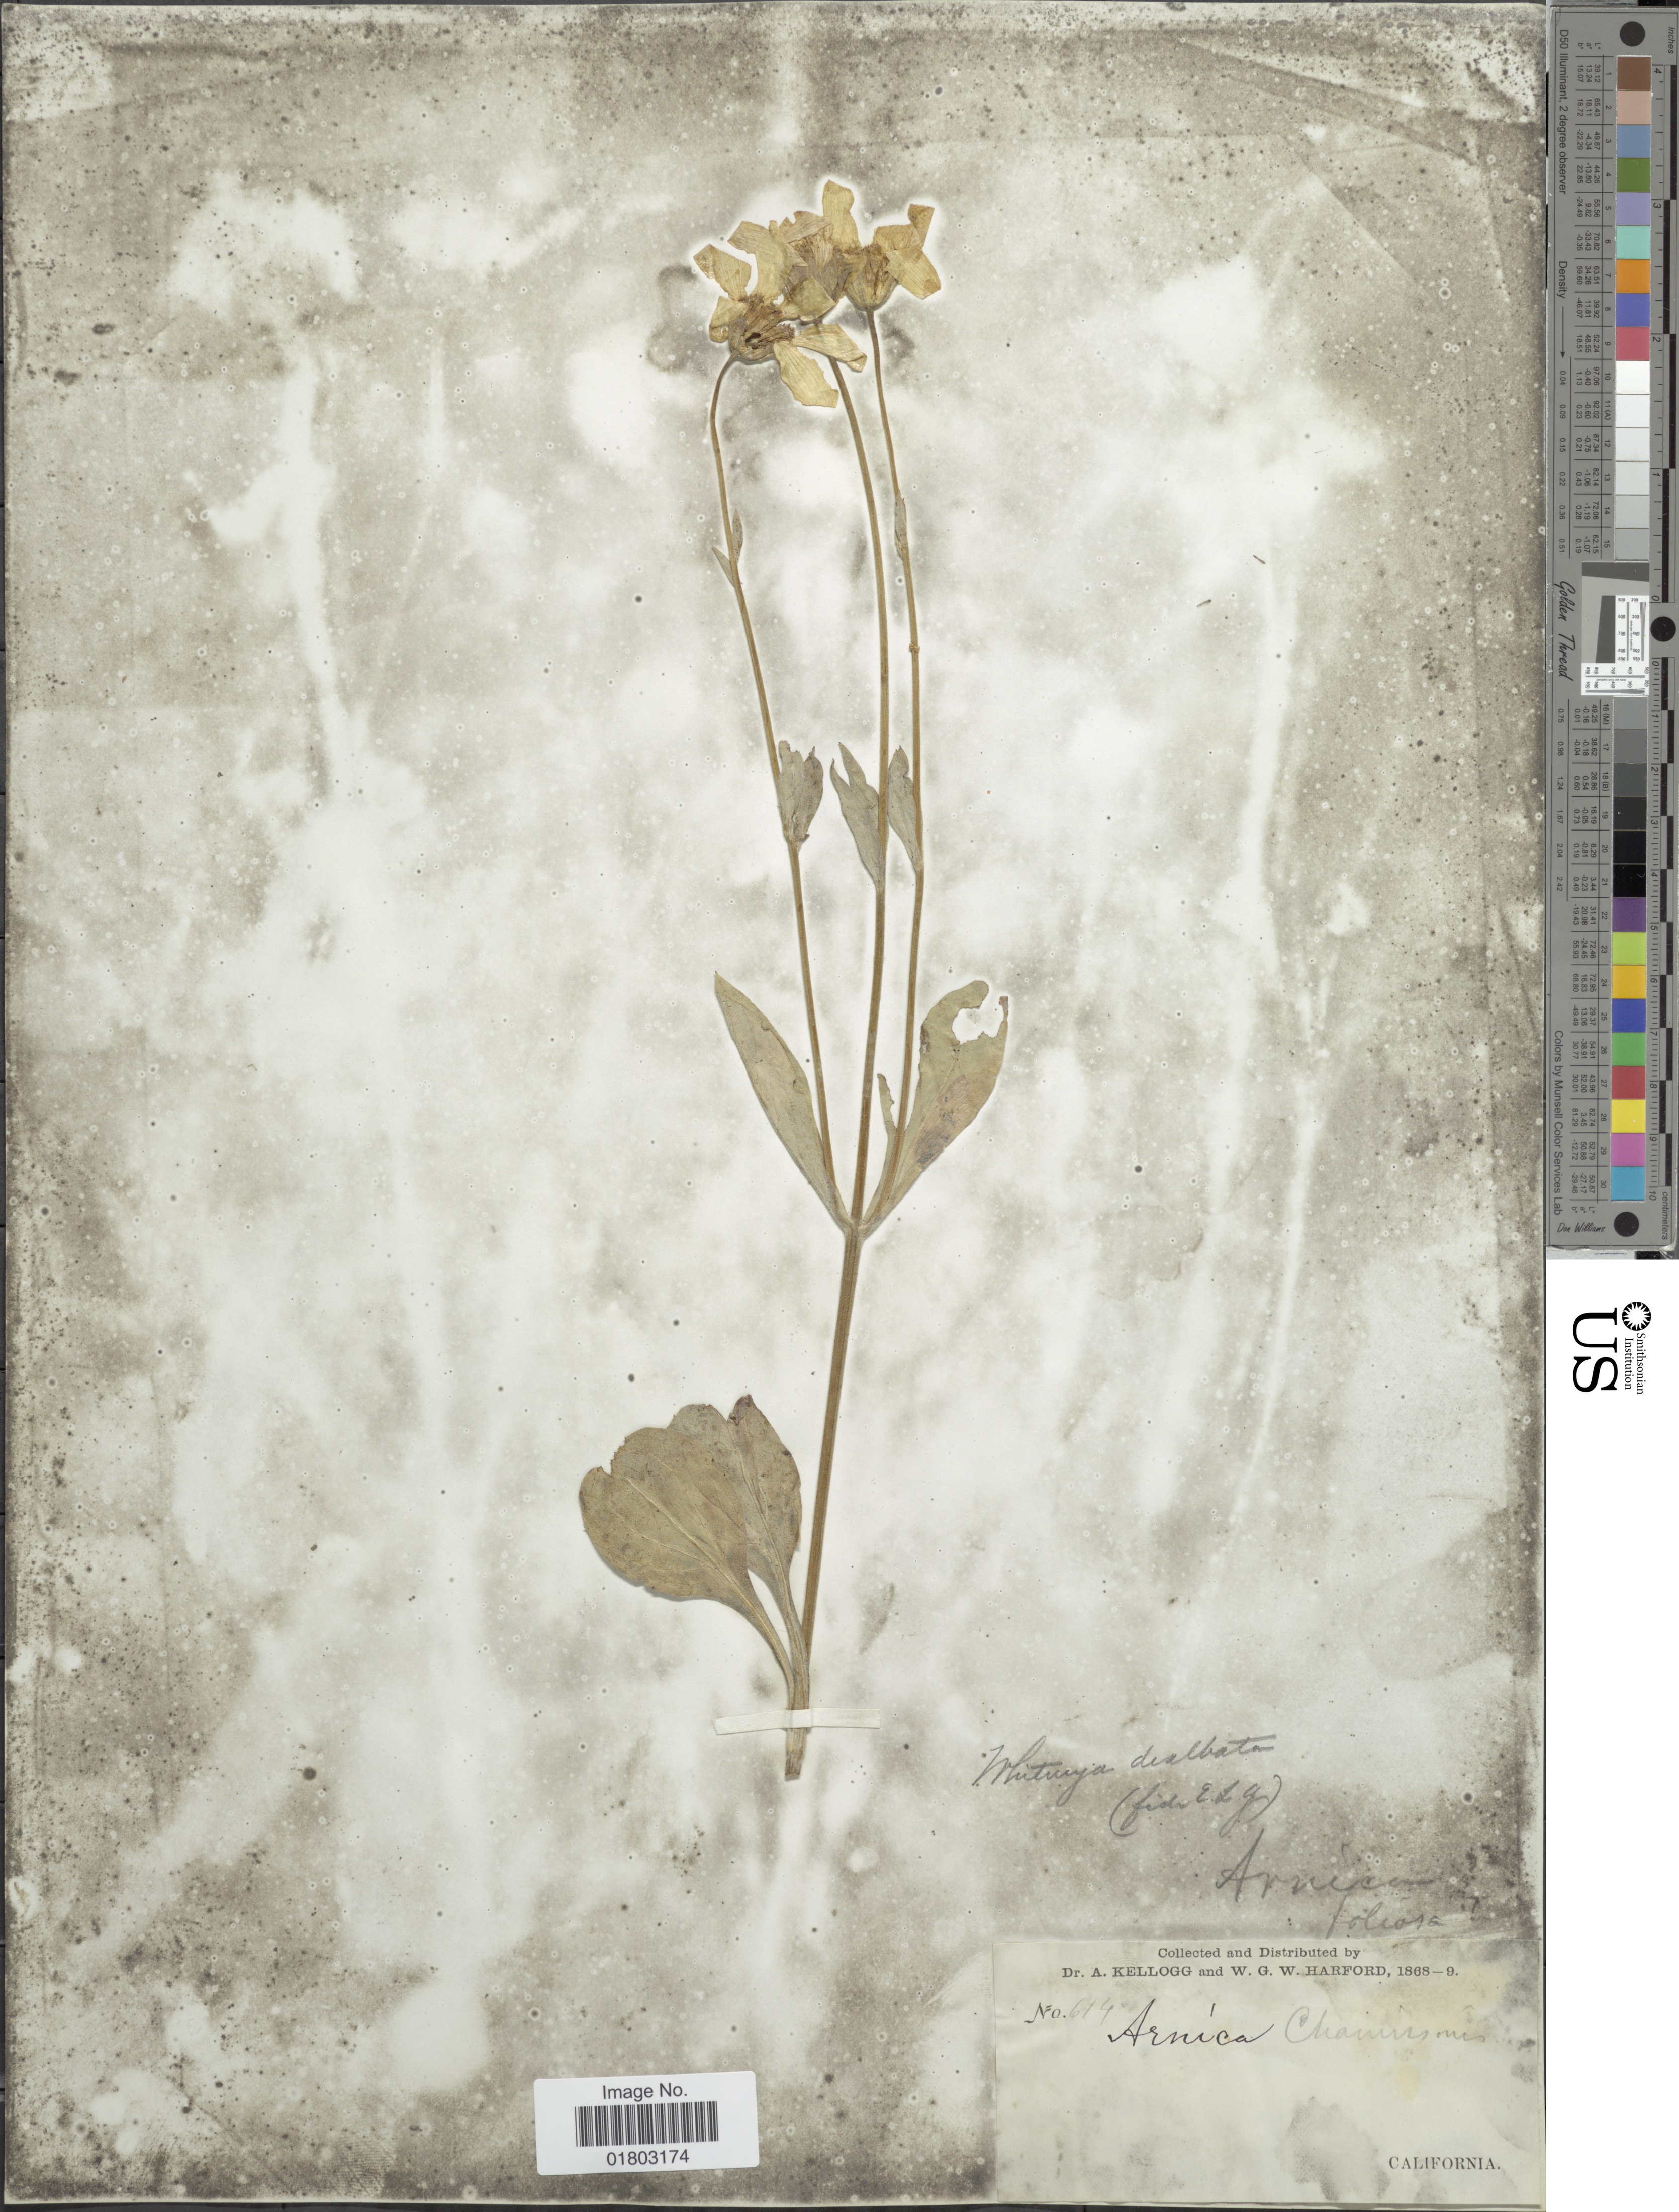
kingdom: Plantae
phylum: Tracheophyta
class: Magnoliopsida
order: Asterales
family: Asteraceae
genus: Arnica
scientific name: Arnica dealbata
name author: (A. Gray) B.G. Baldwin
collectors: A. Kellogg & W. G. W. Harford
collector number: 614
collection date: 1868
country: United States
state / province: California